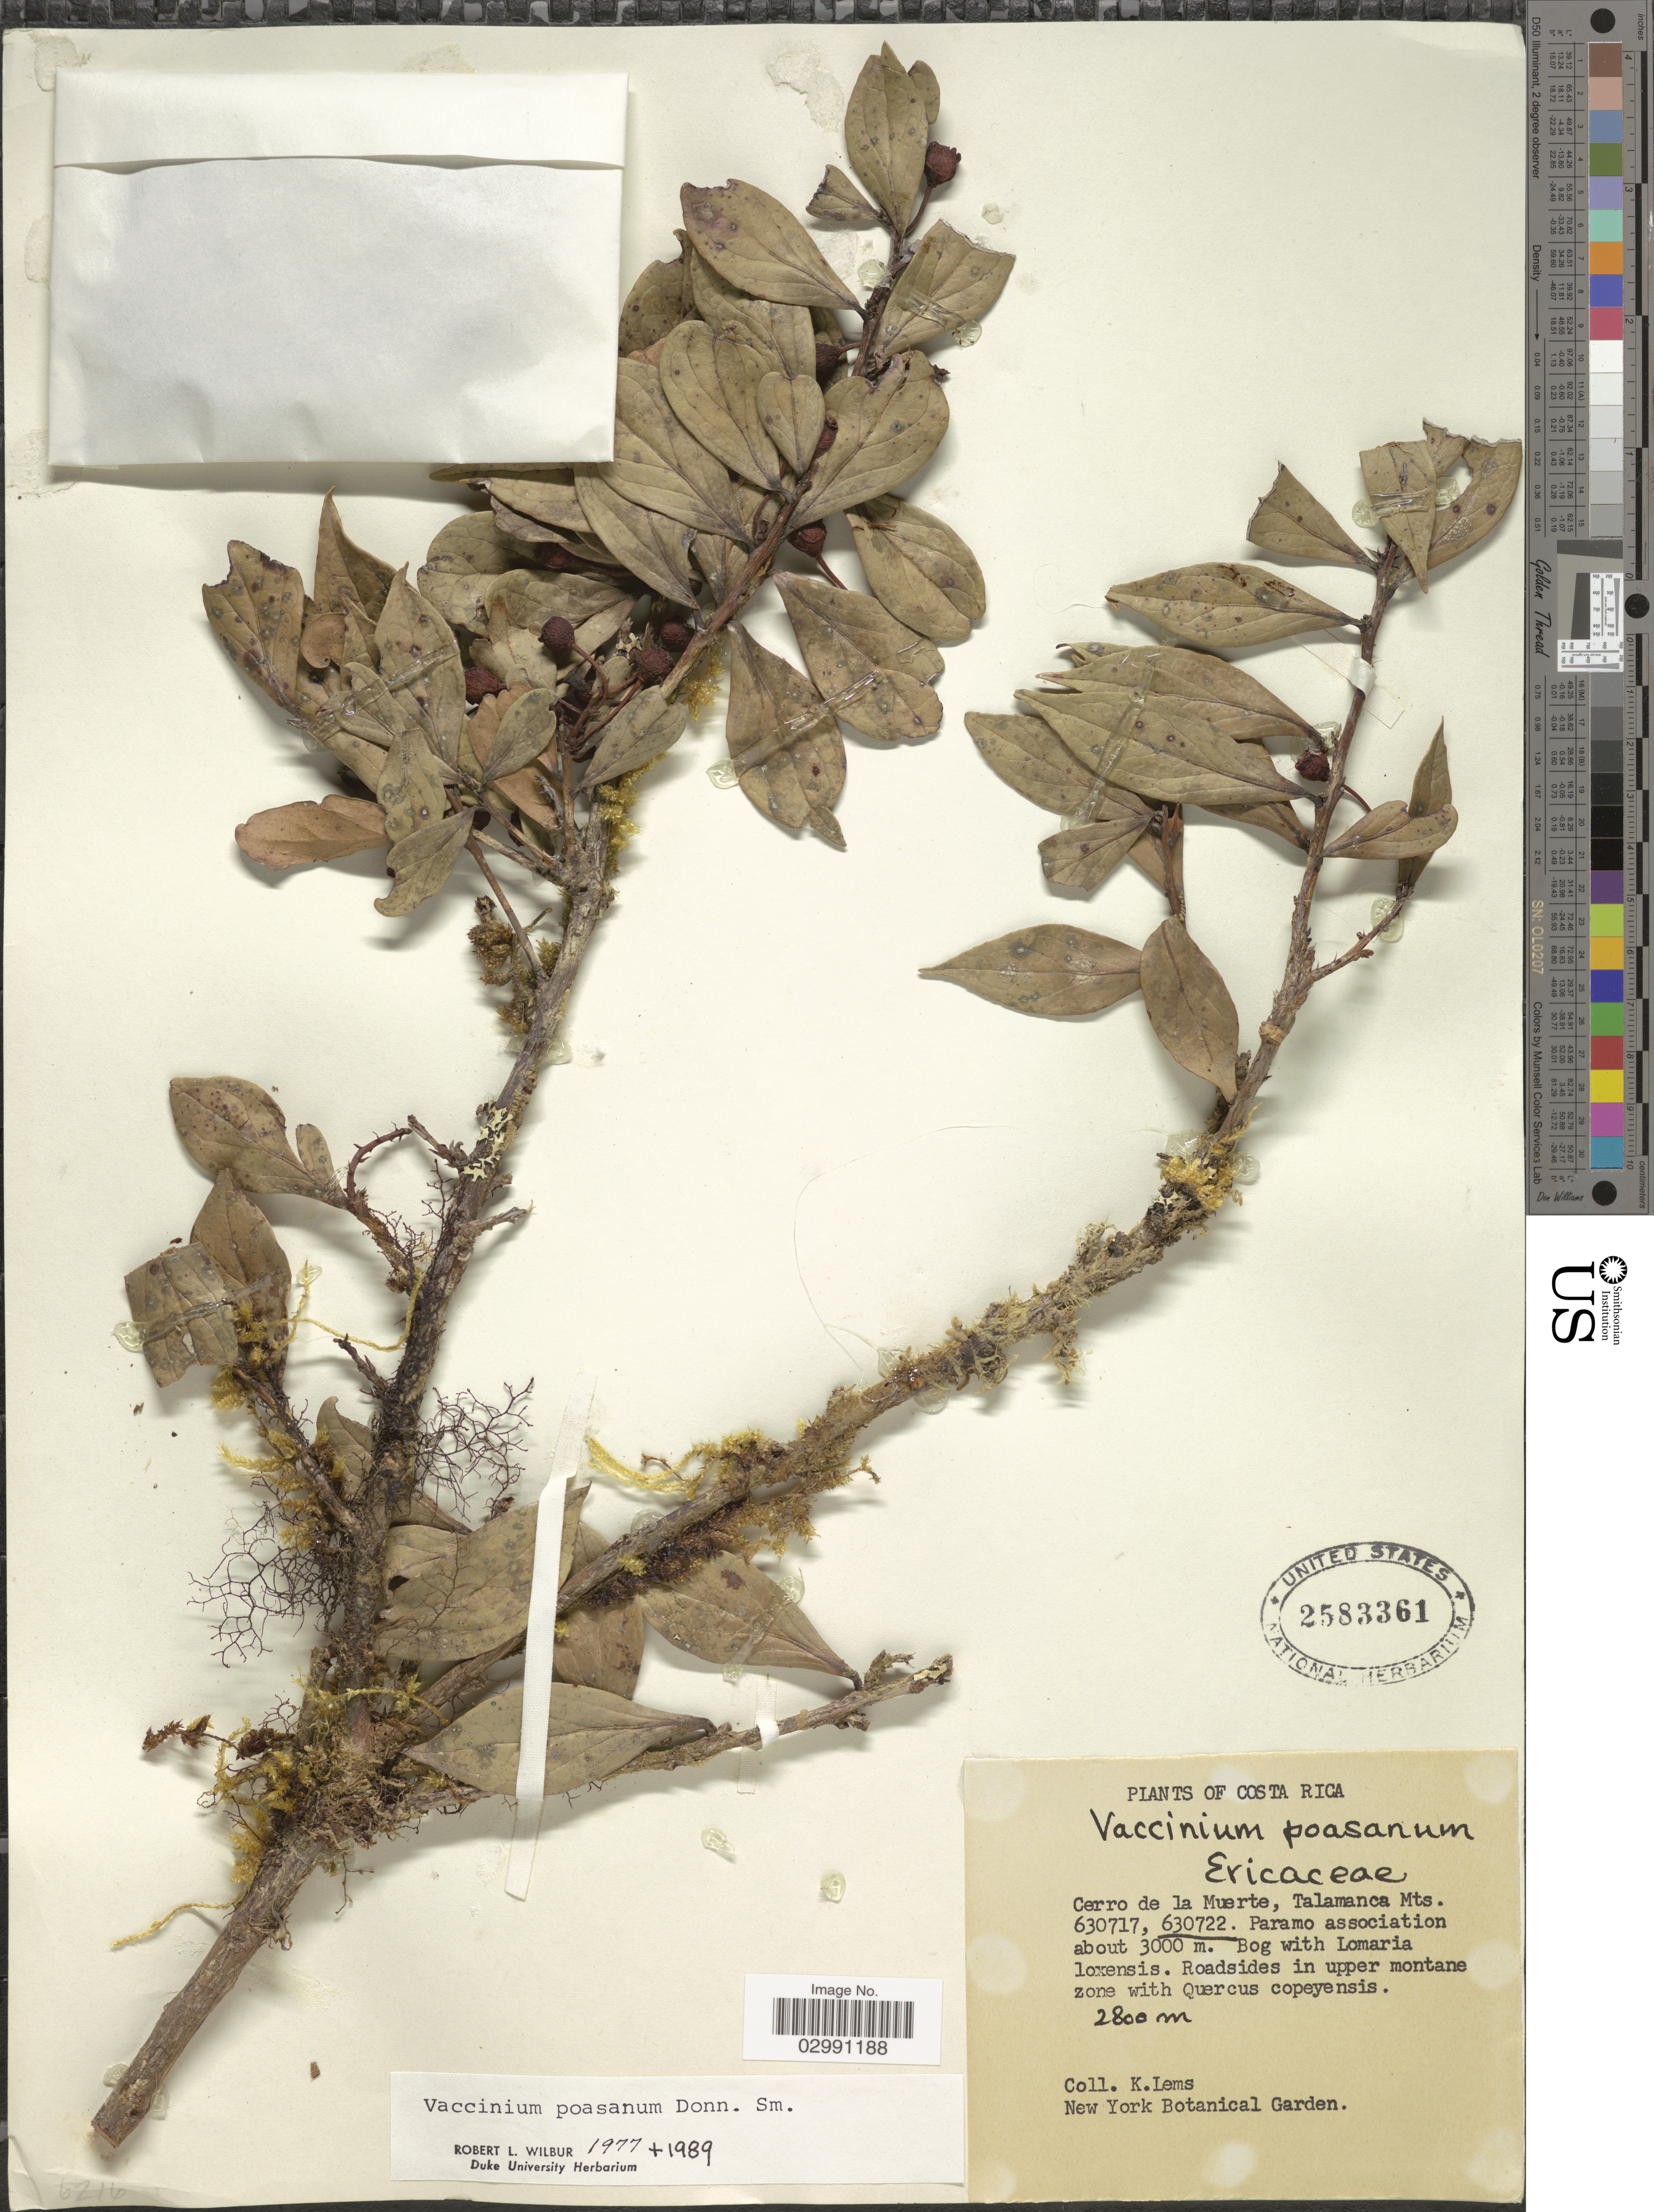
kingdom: Plantae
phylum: Tracheophyta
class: Magnoliopsida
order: Ericales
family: Ericaceae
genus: Vaccinium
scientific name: Vaccinium poasanum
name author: Donn. Sm.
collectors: K. Lems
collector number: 630722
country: Costa Rica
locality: Cerro de la Muerte, Talamanca Mts.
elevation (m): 3000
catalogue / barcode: US 2583361